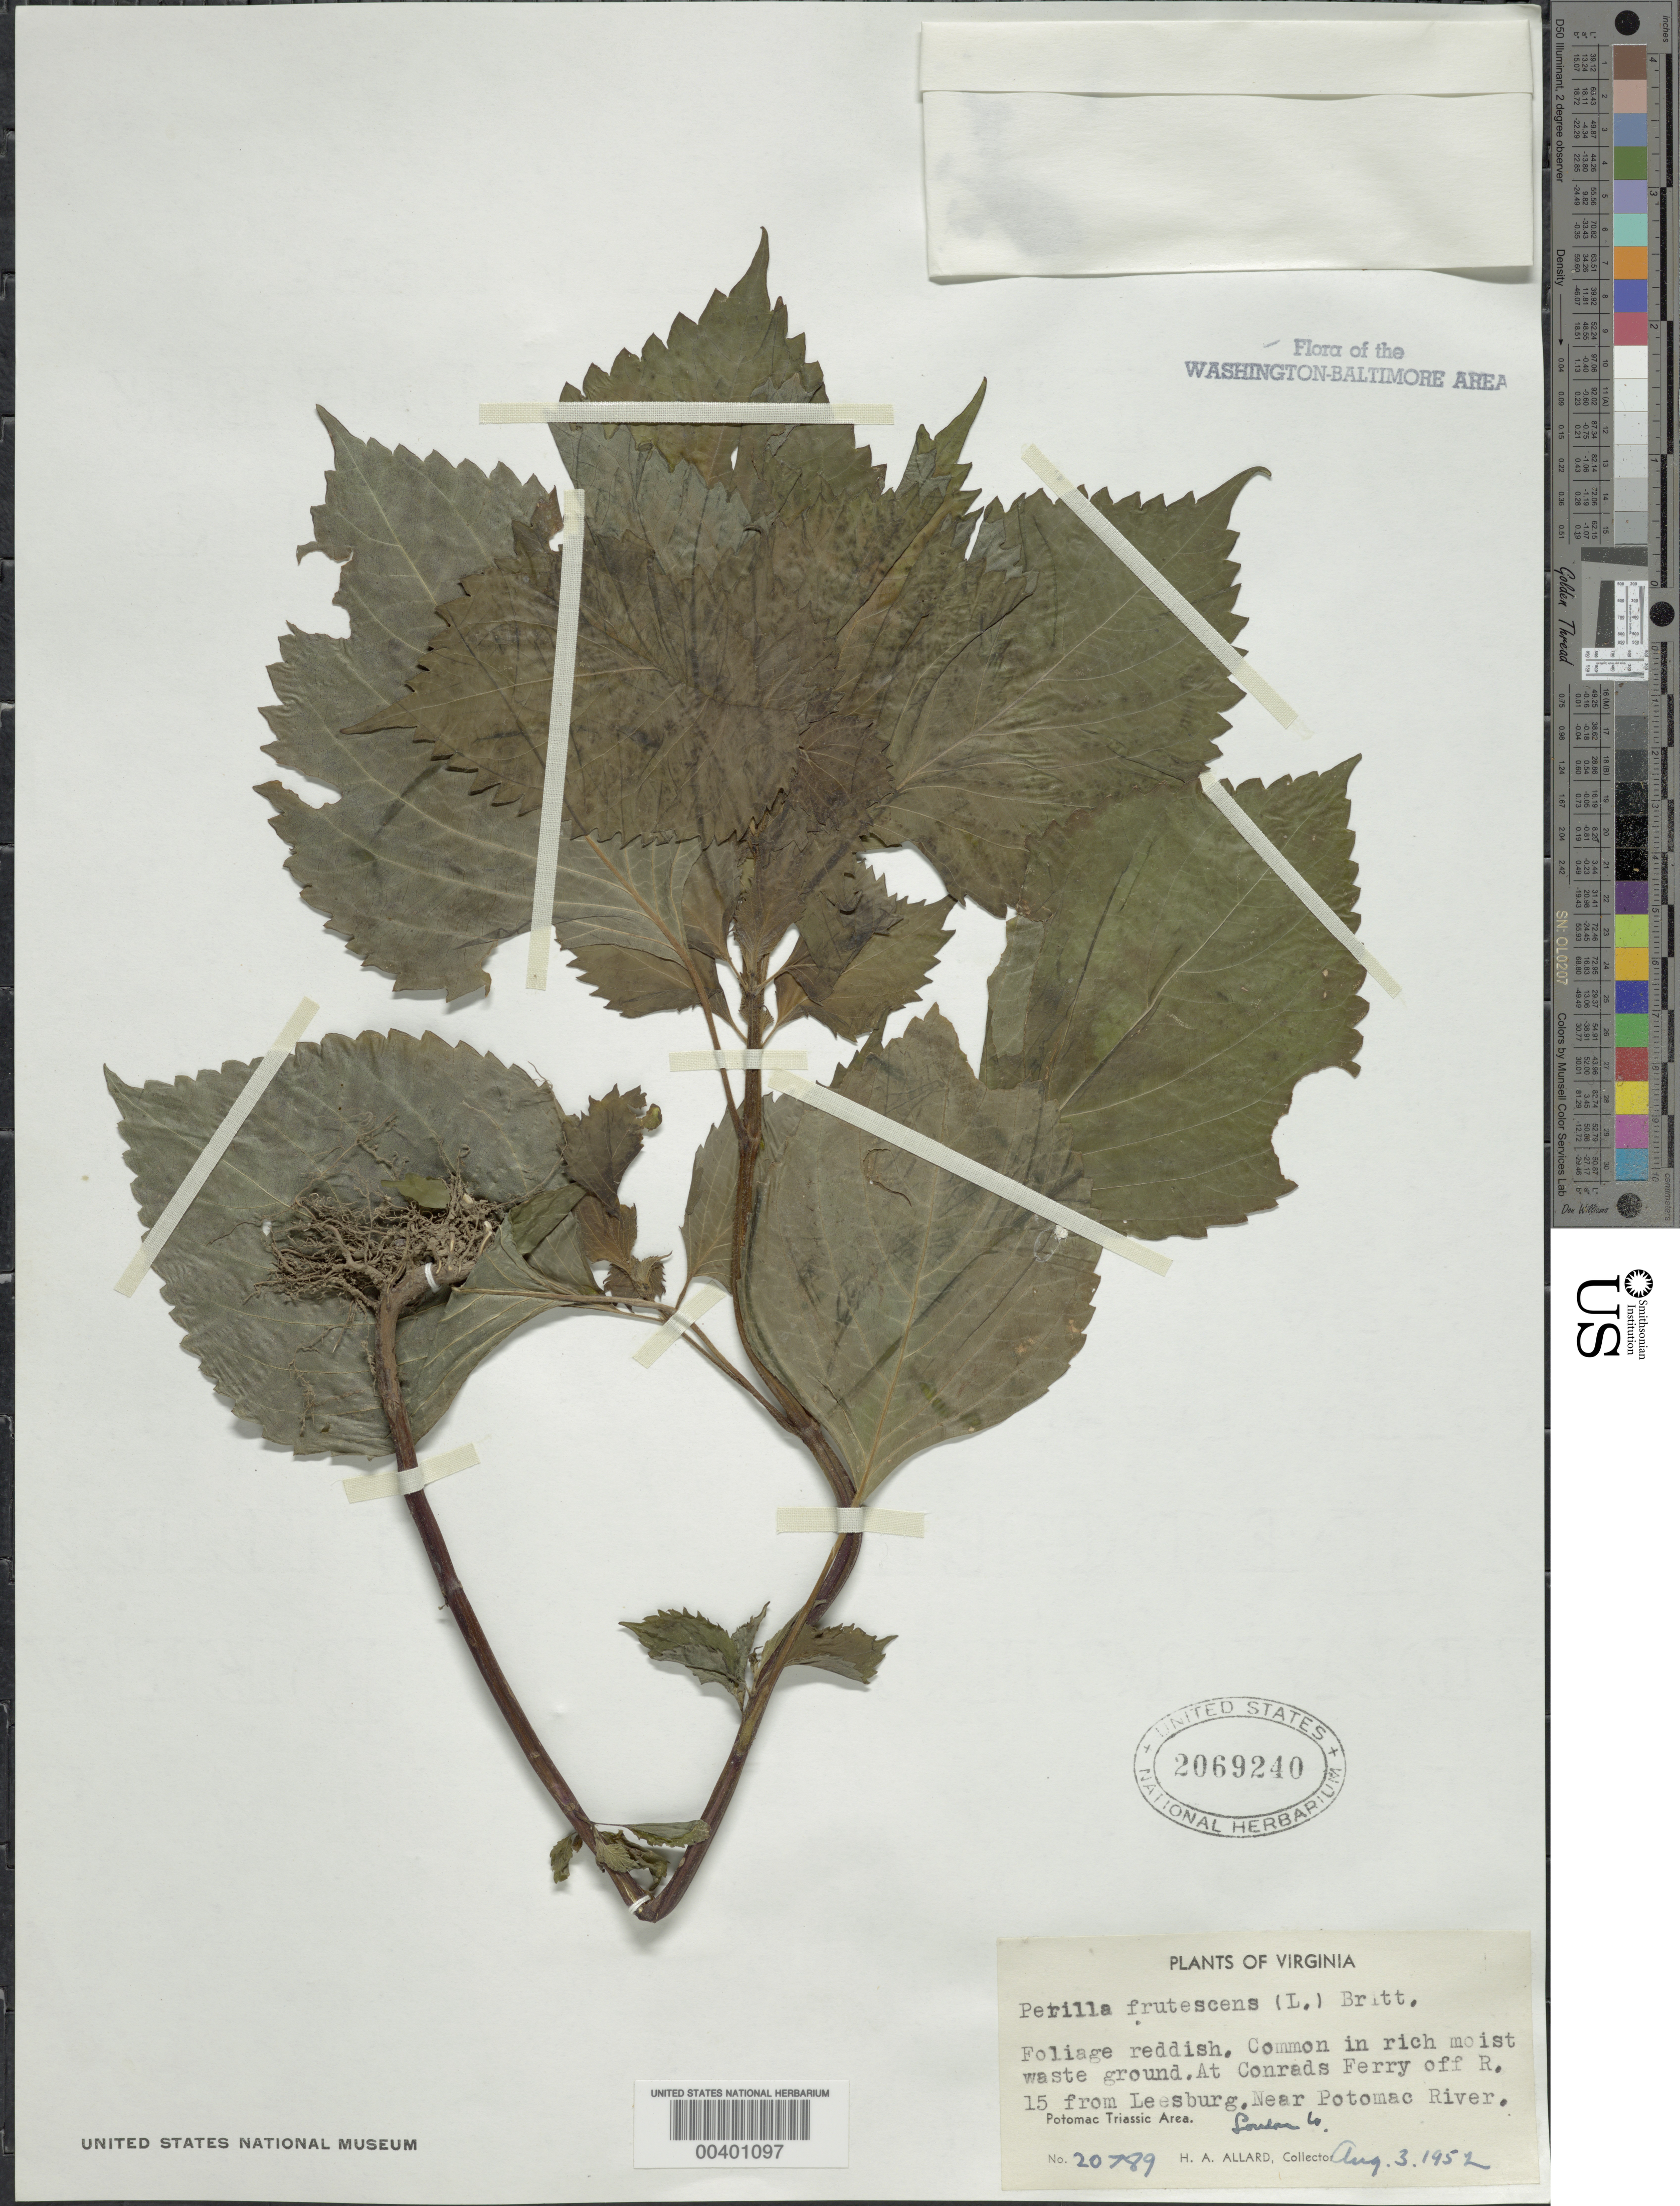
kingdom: Plantae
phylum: Tracheophyta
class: Magnoliopsida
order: Lamiales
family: Lamiaceae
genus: Perilla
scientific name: Perilla frutescens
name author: (L.) Britton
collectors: H. A. Allard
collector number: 20789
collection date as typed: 03 Aug 1952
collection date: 1952-08-03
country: United States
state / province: Virginia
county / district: Loudoun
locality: Conrads Ferry, off Route 15 from Leesburg C. and O. Canal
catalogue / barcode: US 2069240